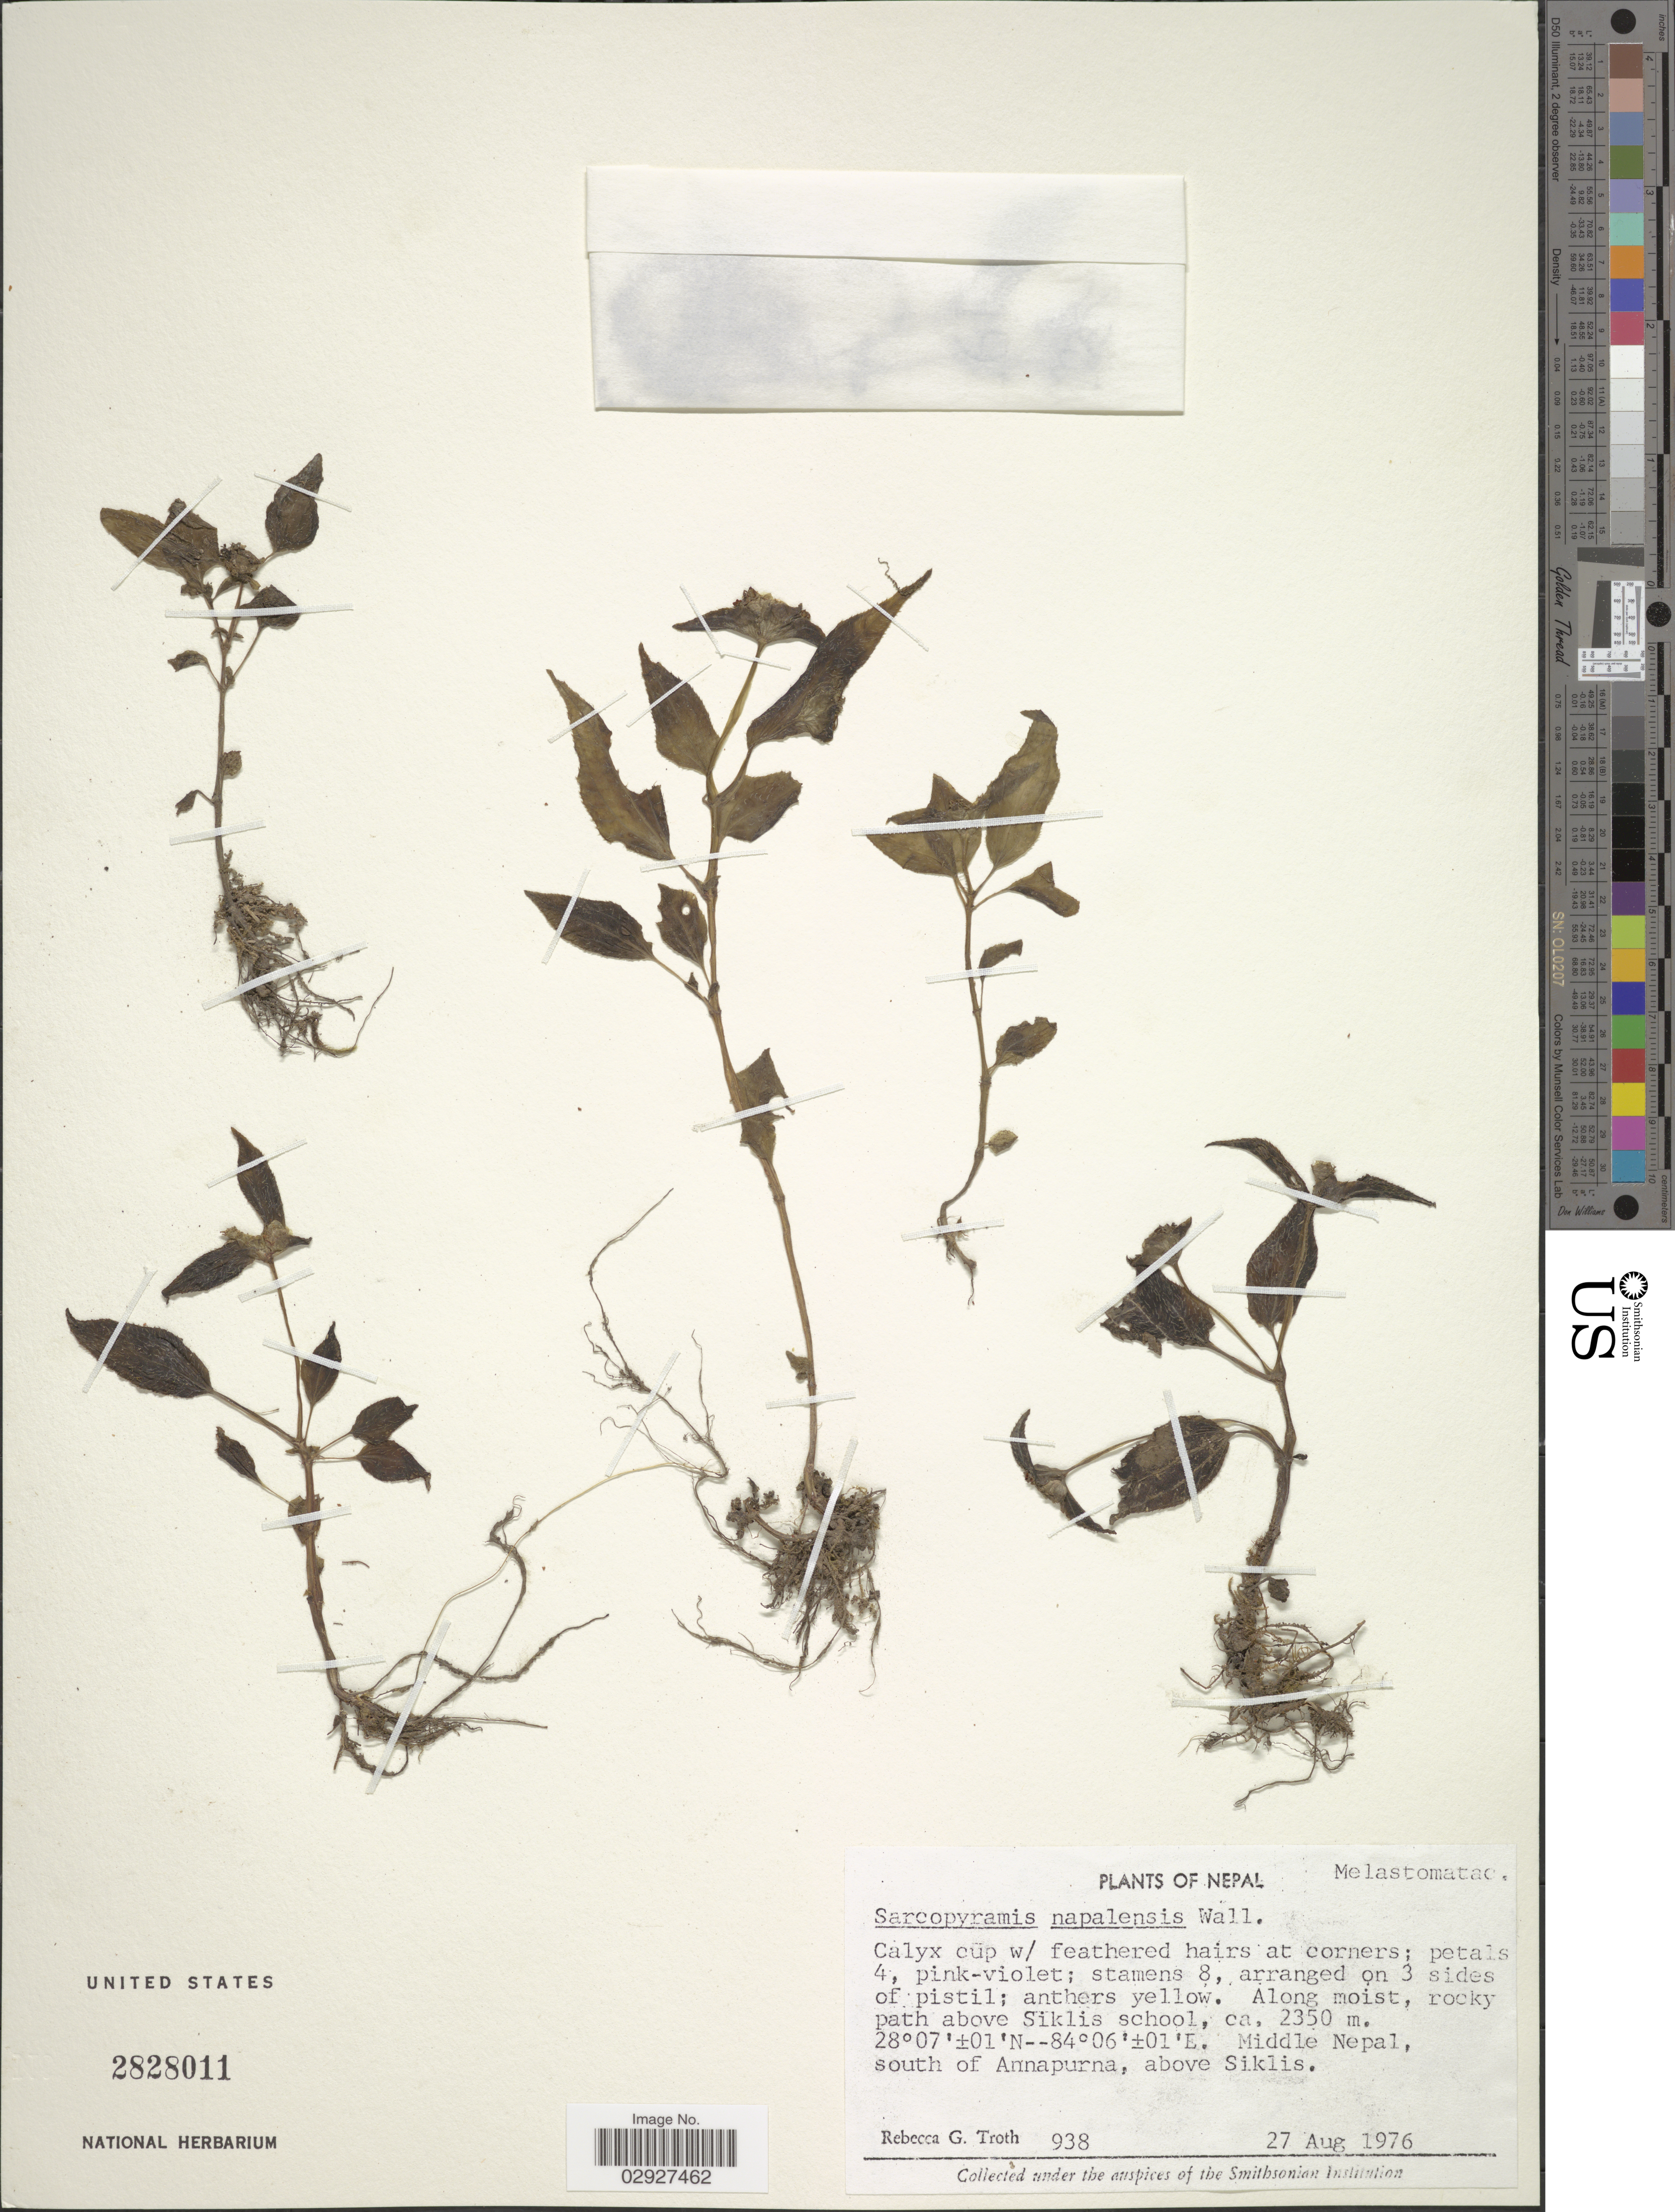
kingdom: Plantae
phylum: Tracheophyta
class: Magnoliopsida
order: Myrtales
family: Melastomataceae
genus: Sarcopyramis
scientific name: Sarcopyramis napalensis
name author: Wall.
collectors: R. Troth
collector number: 938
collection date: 1976-08-27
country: Nepal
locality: Rockky path abobe Siklis school. Middle Nepal, south of Annapurna, above Siklis.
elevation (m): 2350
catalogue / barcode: US 2828011